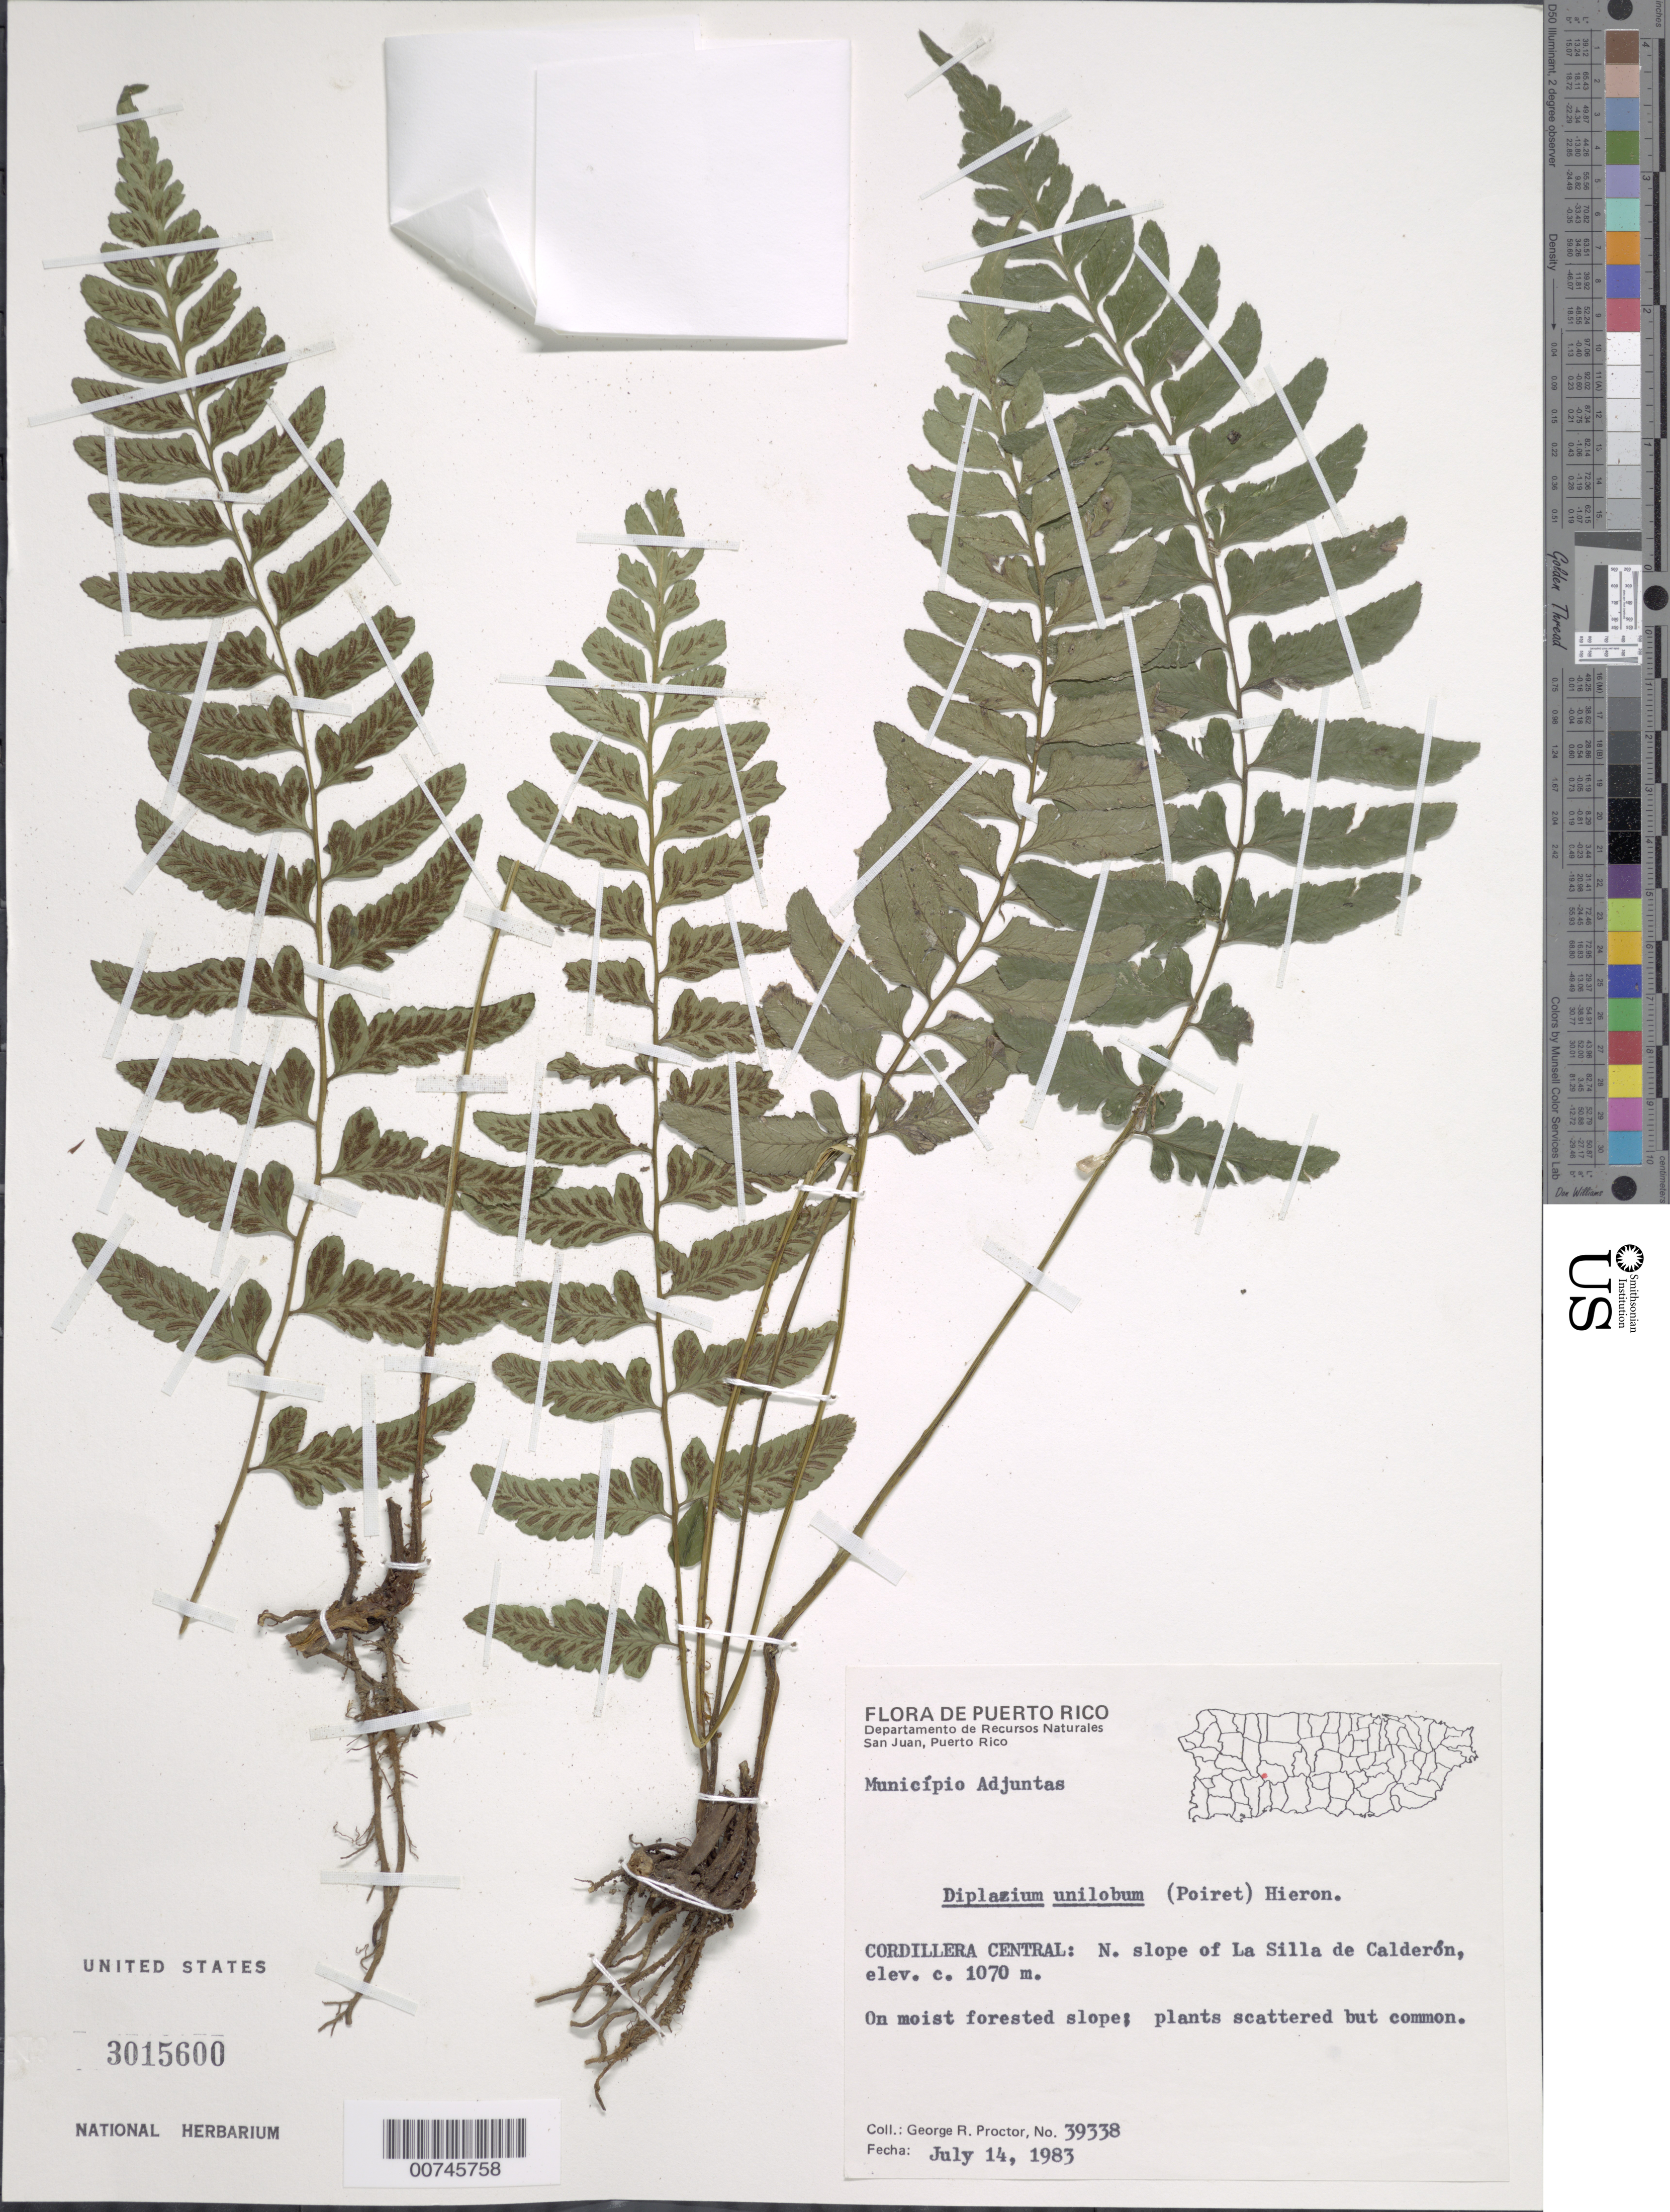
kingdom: Plantae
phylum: Tracheophyta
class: Polypodiopsida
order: Polypodiales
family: Athyriaceae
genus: Diplazium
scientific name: Diplazium unilobum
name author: (Poir.) Hieron.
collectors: G. R. Proctor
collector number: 39338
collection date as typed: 14 Jul 1983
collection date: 1983-07-14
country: Puerto Rico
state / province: Adjuntas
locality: Cordillera Central: N slope of La Silla de Calderón, Municipio de Adjuntas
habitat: On moist forested slope; plants scattered but common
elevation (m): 1070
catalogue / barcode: US 3015600